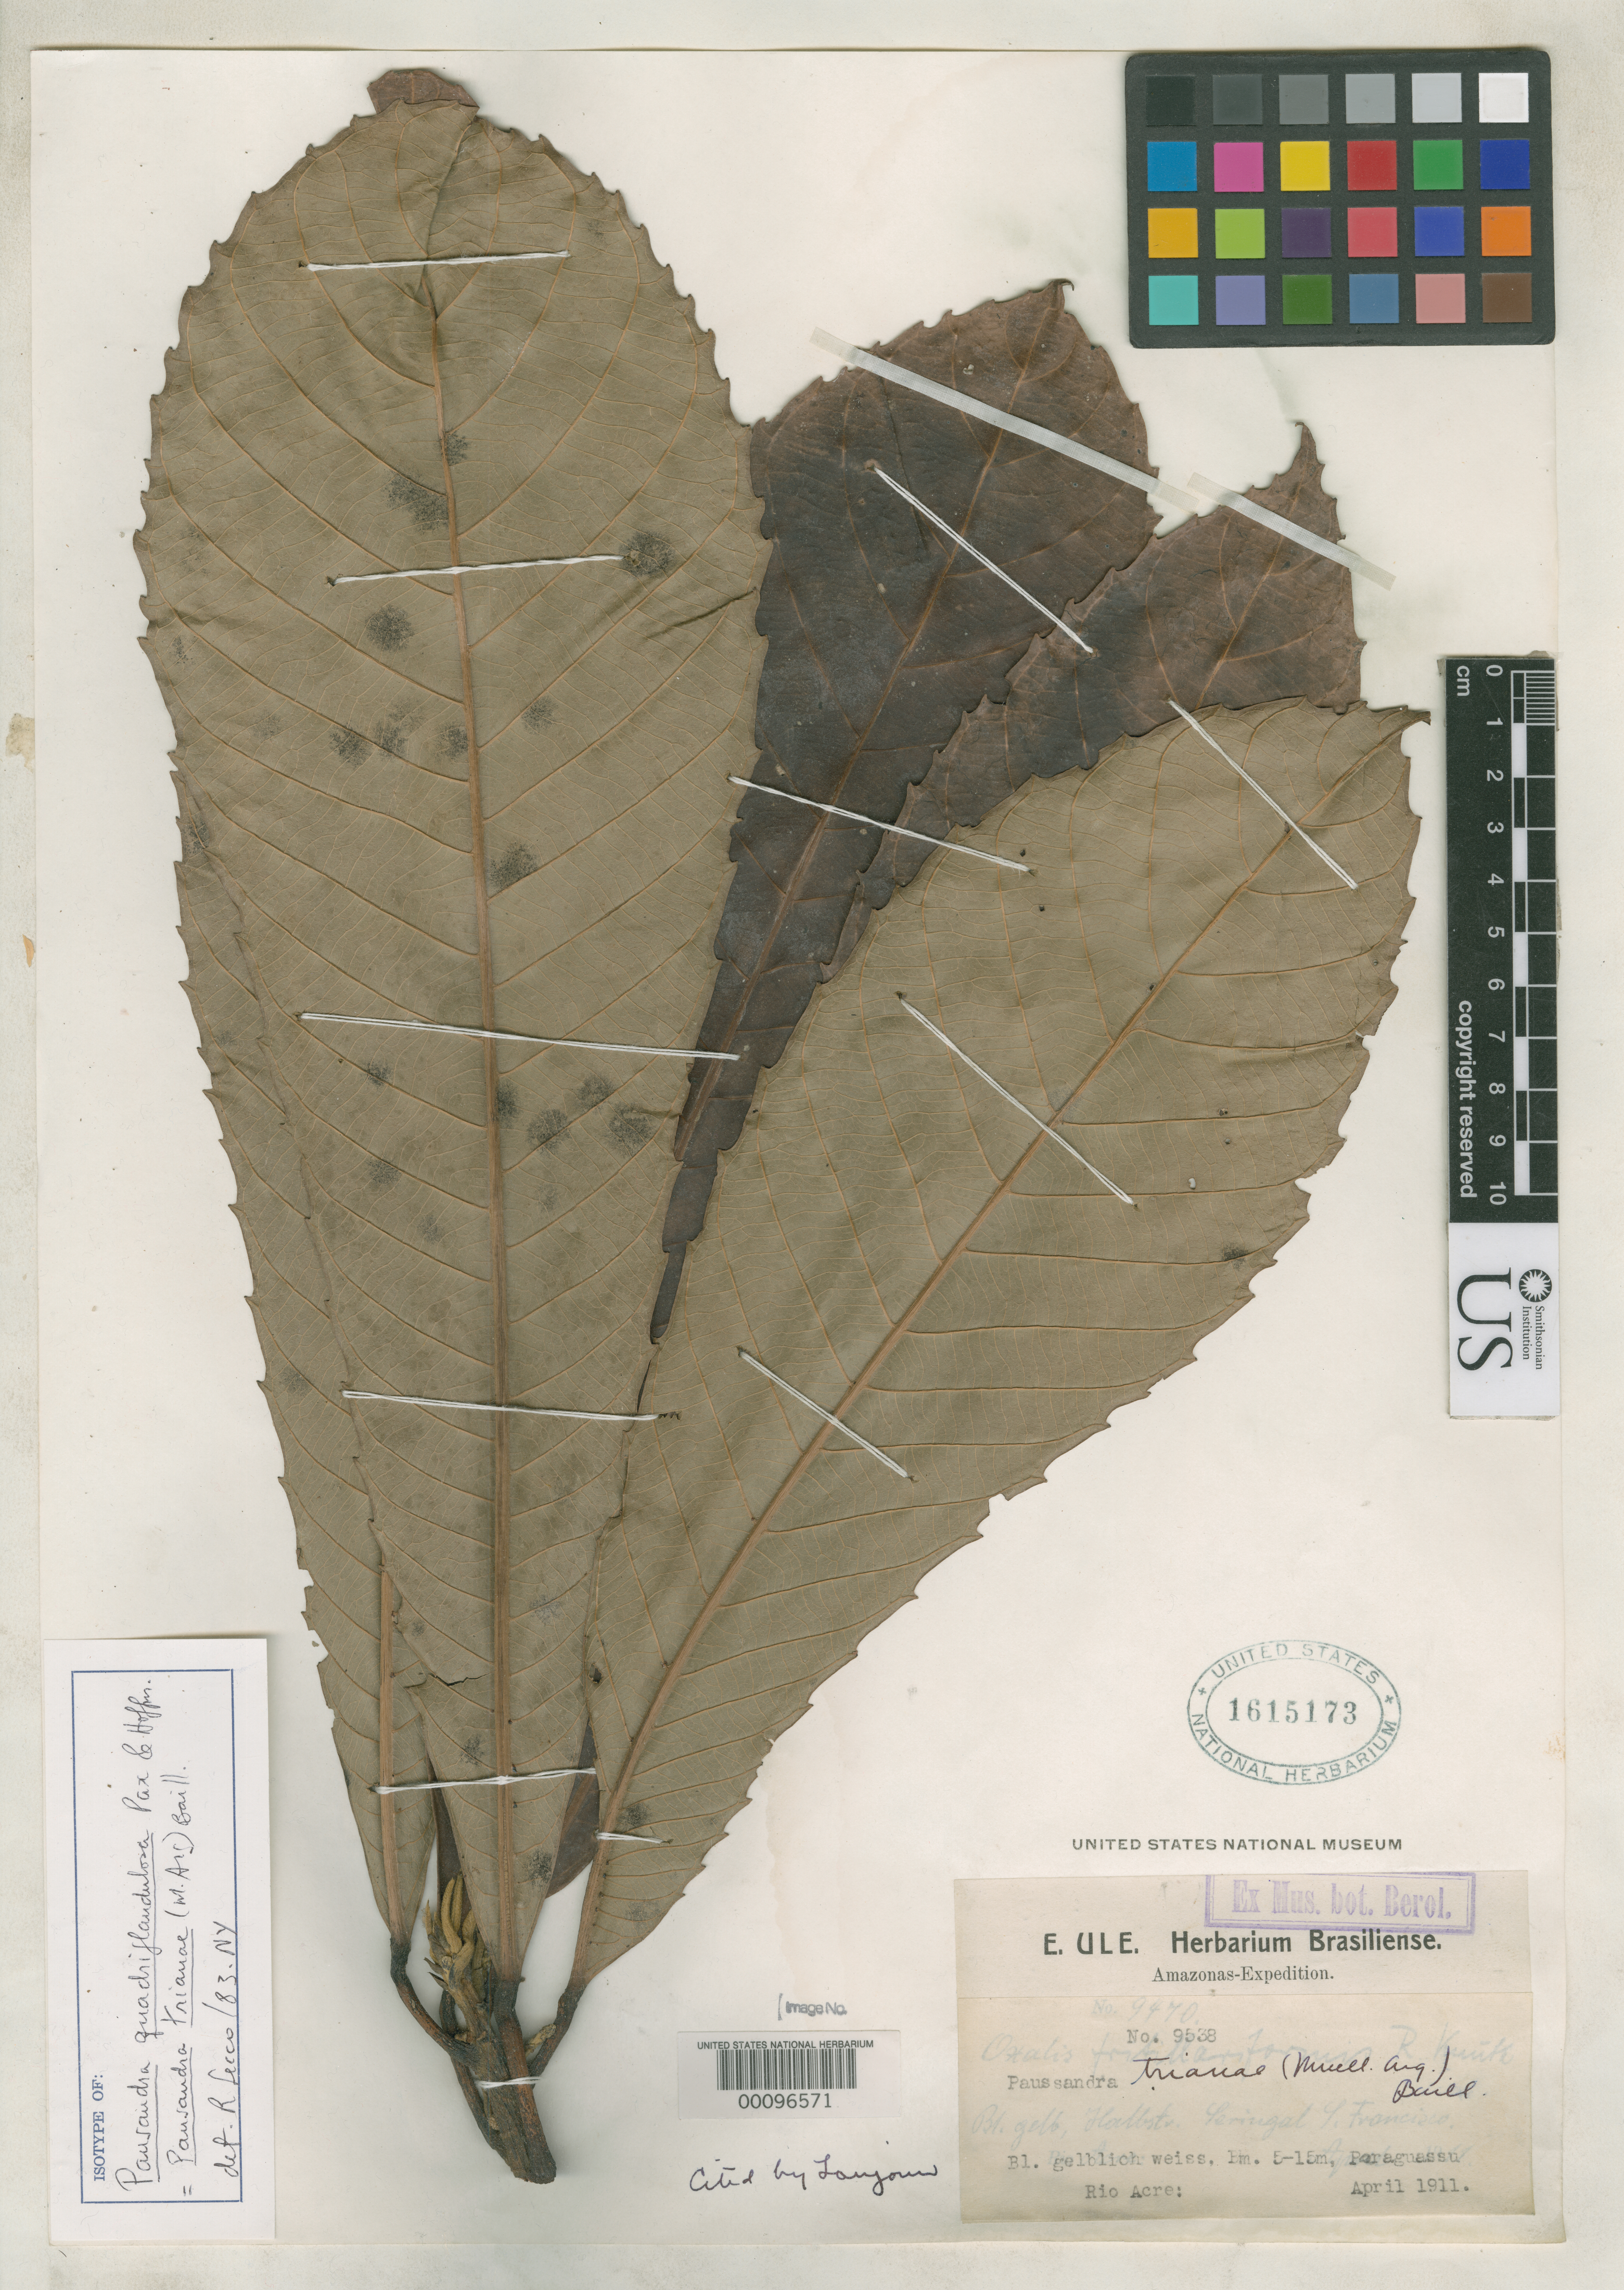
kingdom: Plantae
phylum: Tracheophyta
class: Magnoliopsida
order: Malpighiales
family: Euphorbiaceae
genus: Pausandra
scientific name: Pausandra quadriglandulosa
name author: Pax & K. Hoffm. in Engl.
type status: Isotype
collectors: E. H. Ule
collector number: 9538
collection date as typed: Apr 1911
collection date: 1911-04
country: Brazil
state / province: Amazonas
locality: Rio Acre, Seringal S. Francisco.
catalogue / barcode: US 1615173